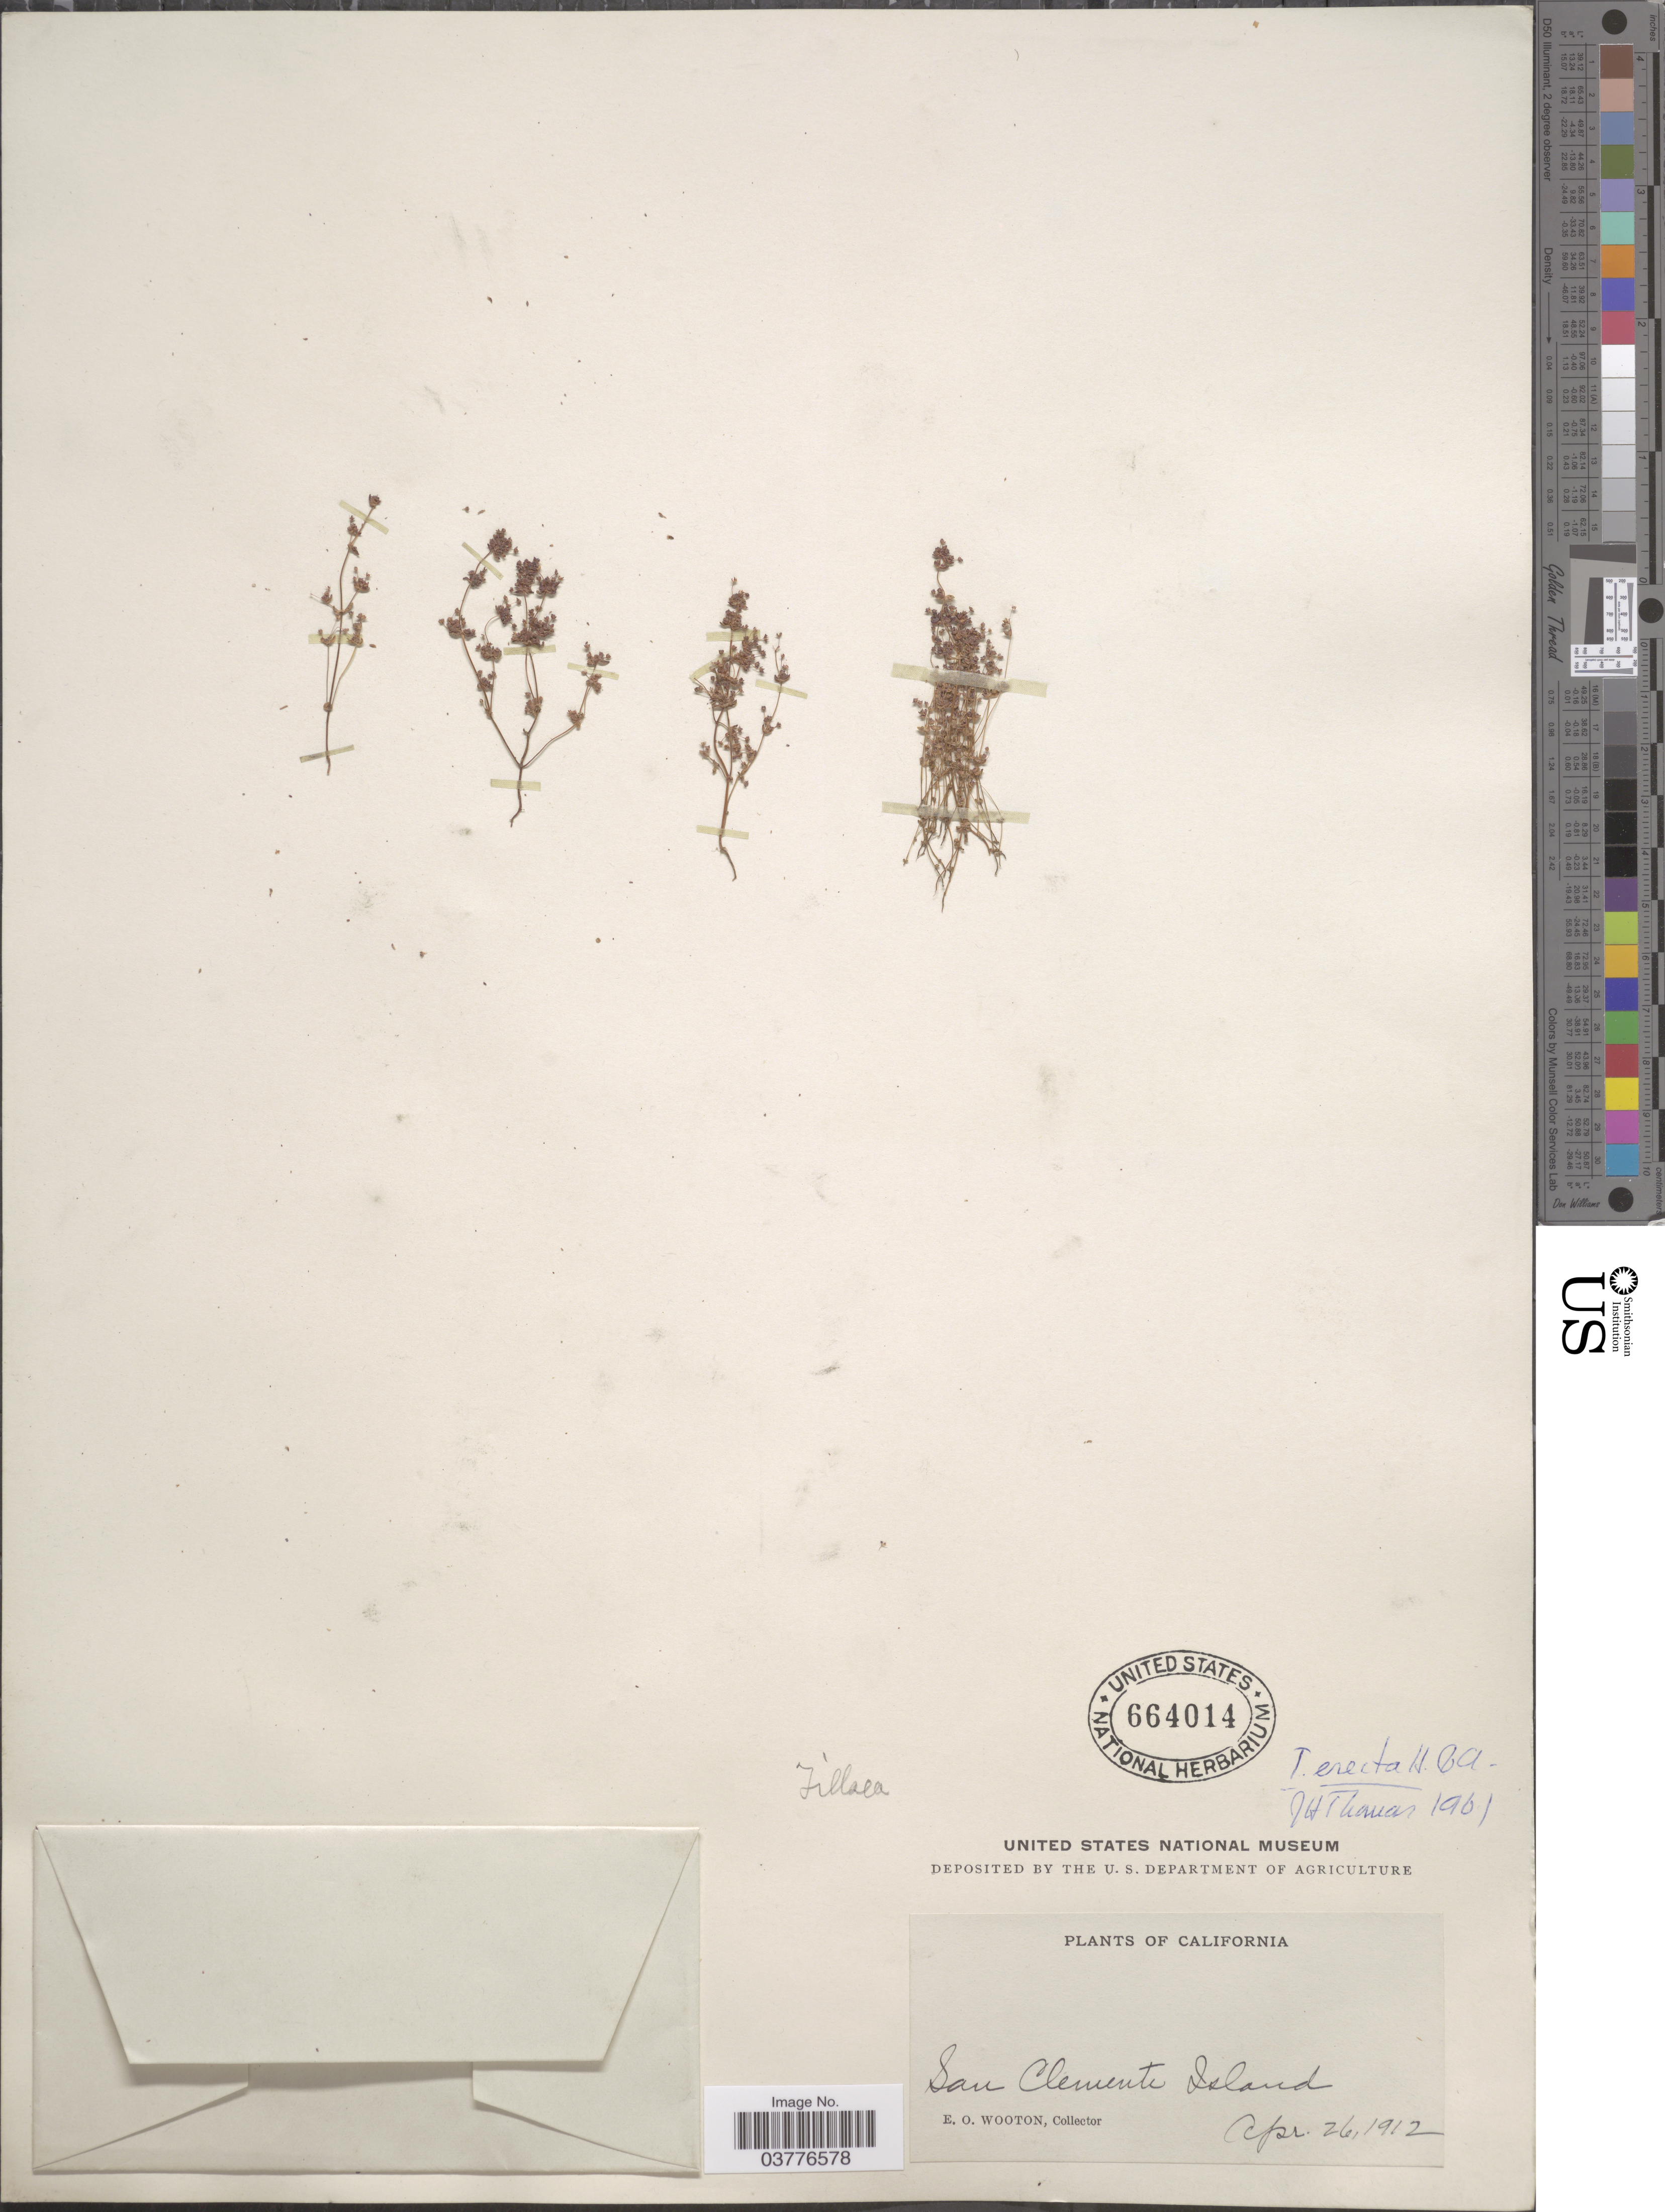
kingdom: Plantae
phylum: Tracheophyta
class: Magnoliopsida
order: Saxifragales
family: Crassulaceae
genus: Crassula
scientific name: Crassula connata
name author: (Ruiz & Pav.) A. Berger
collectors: E. O. Wooton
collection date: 1912-04-26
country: United States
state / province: California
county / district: Los Angeles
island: San Clemente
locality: San Clemente Island.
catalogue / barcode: US 664014